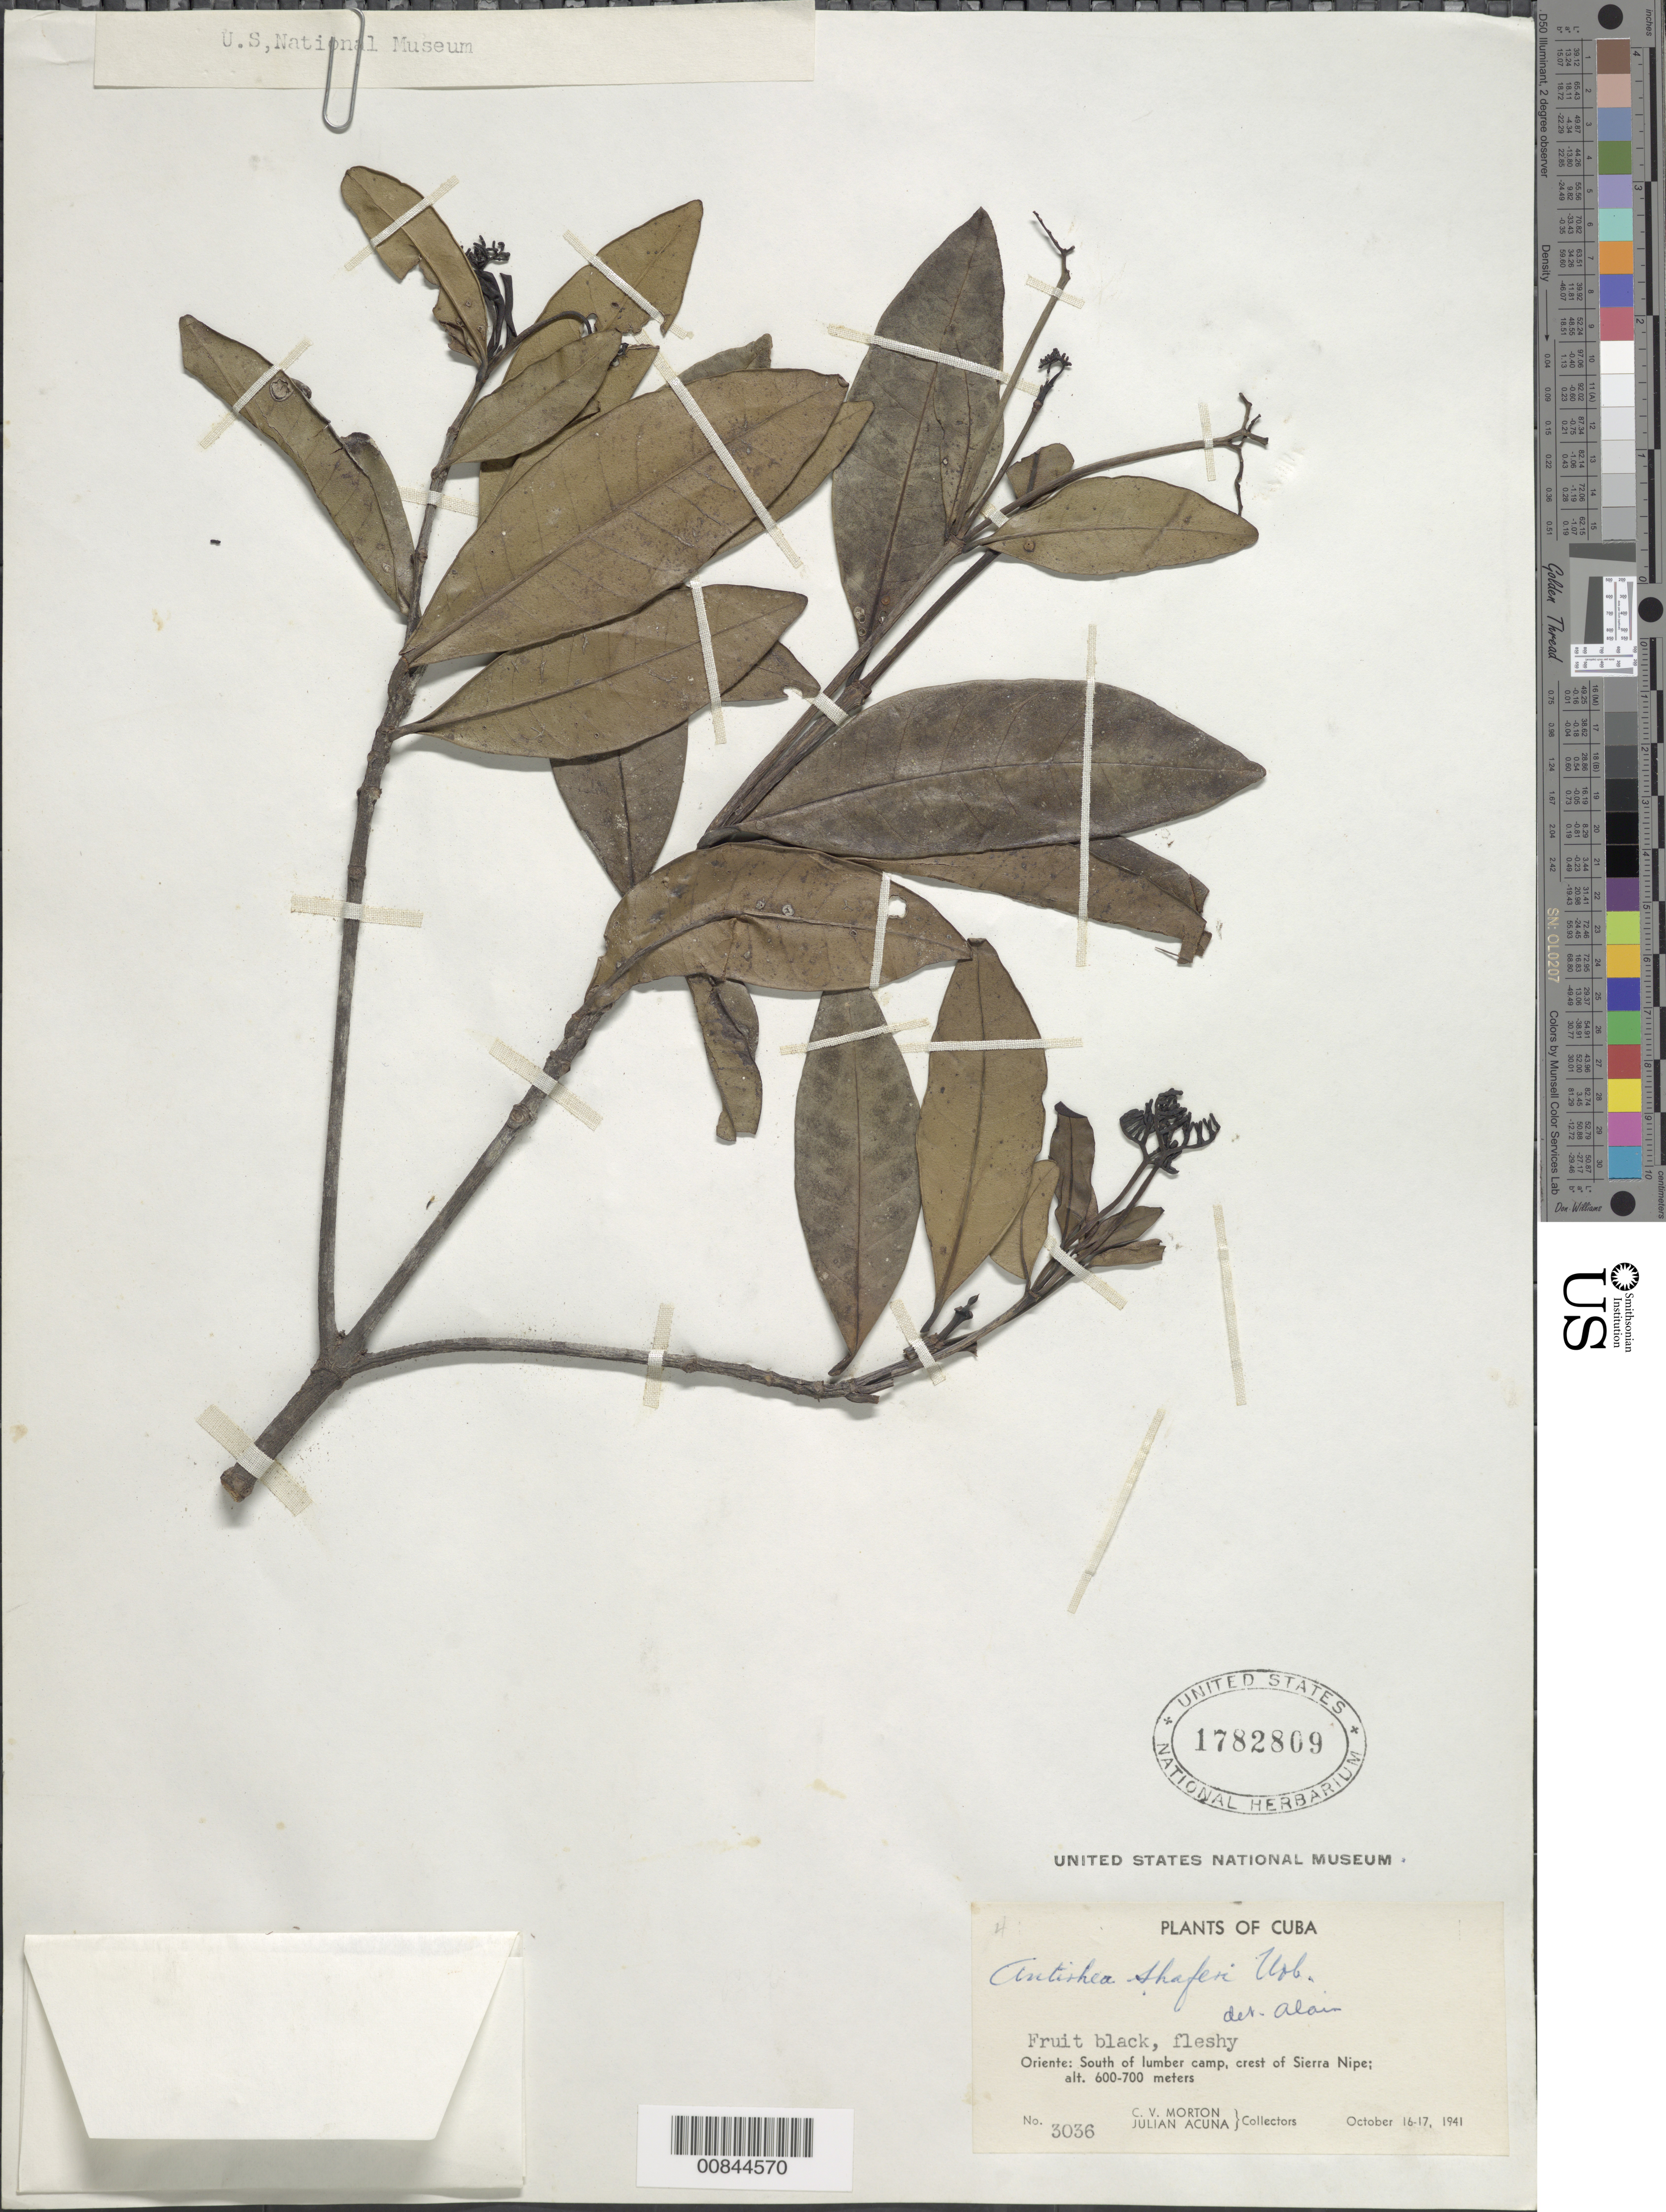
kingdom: Plantae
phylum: Tracheophyta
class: Magnoliopsida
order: Gentianales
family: Rubiaceae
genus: Stenostomum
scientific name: Stenostomum shaferi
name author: (Urb.) Borhidi & Fernández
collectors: C. V. Morton & J. Acuña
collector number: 3036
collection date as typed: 16 Oct 1941 to 17 Oct 1941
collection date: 1941-10-16/1941-10-17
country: Cuba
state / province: Oriente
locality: South of lumber camp, crst of Sierra Nipe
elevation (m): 600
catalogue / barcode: US 1782809